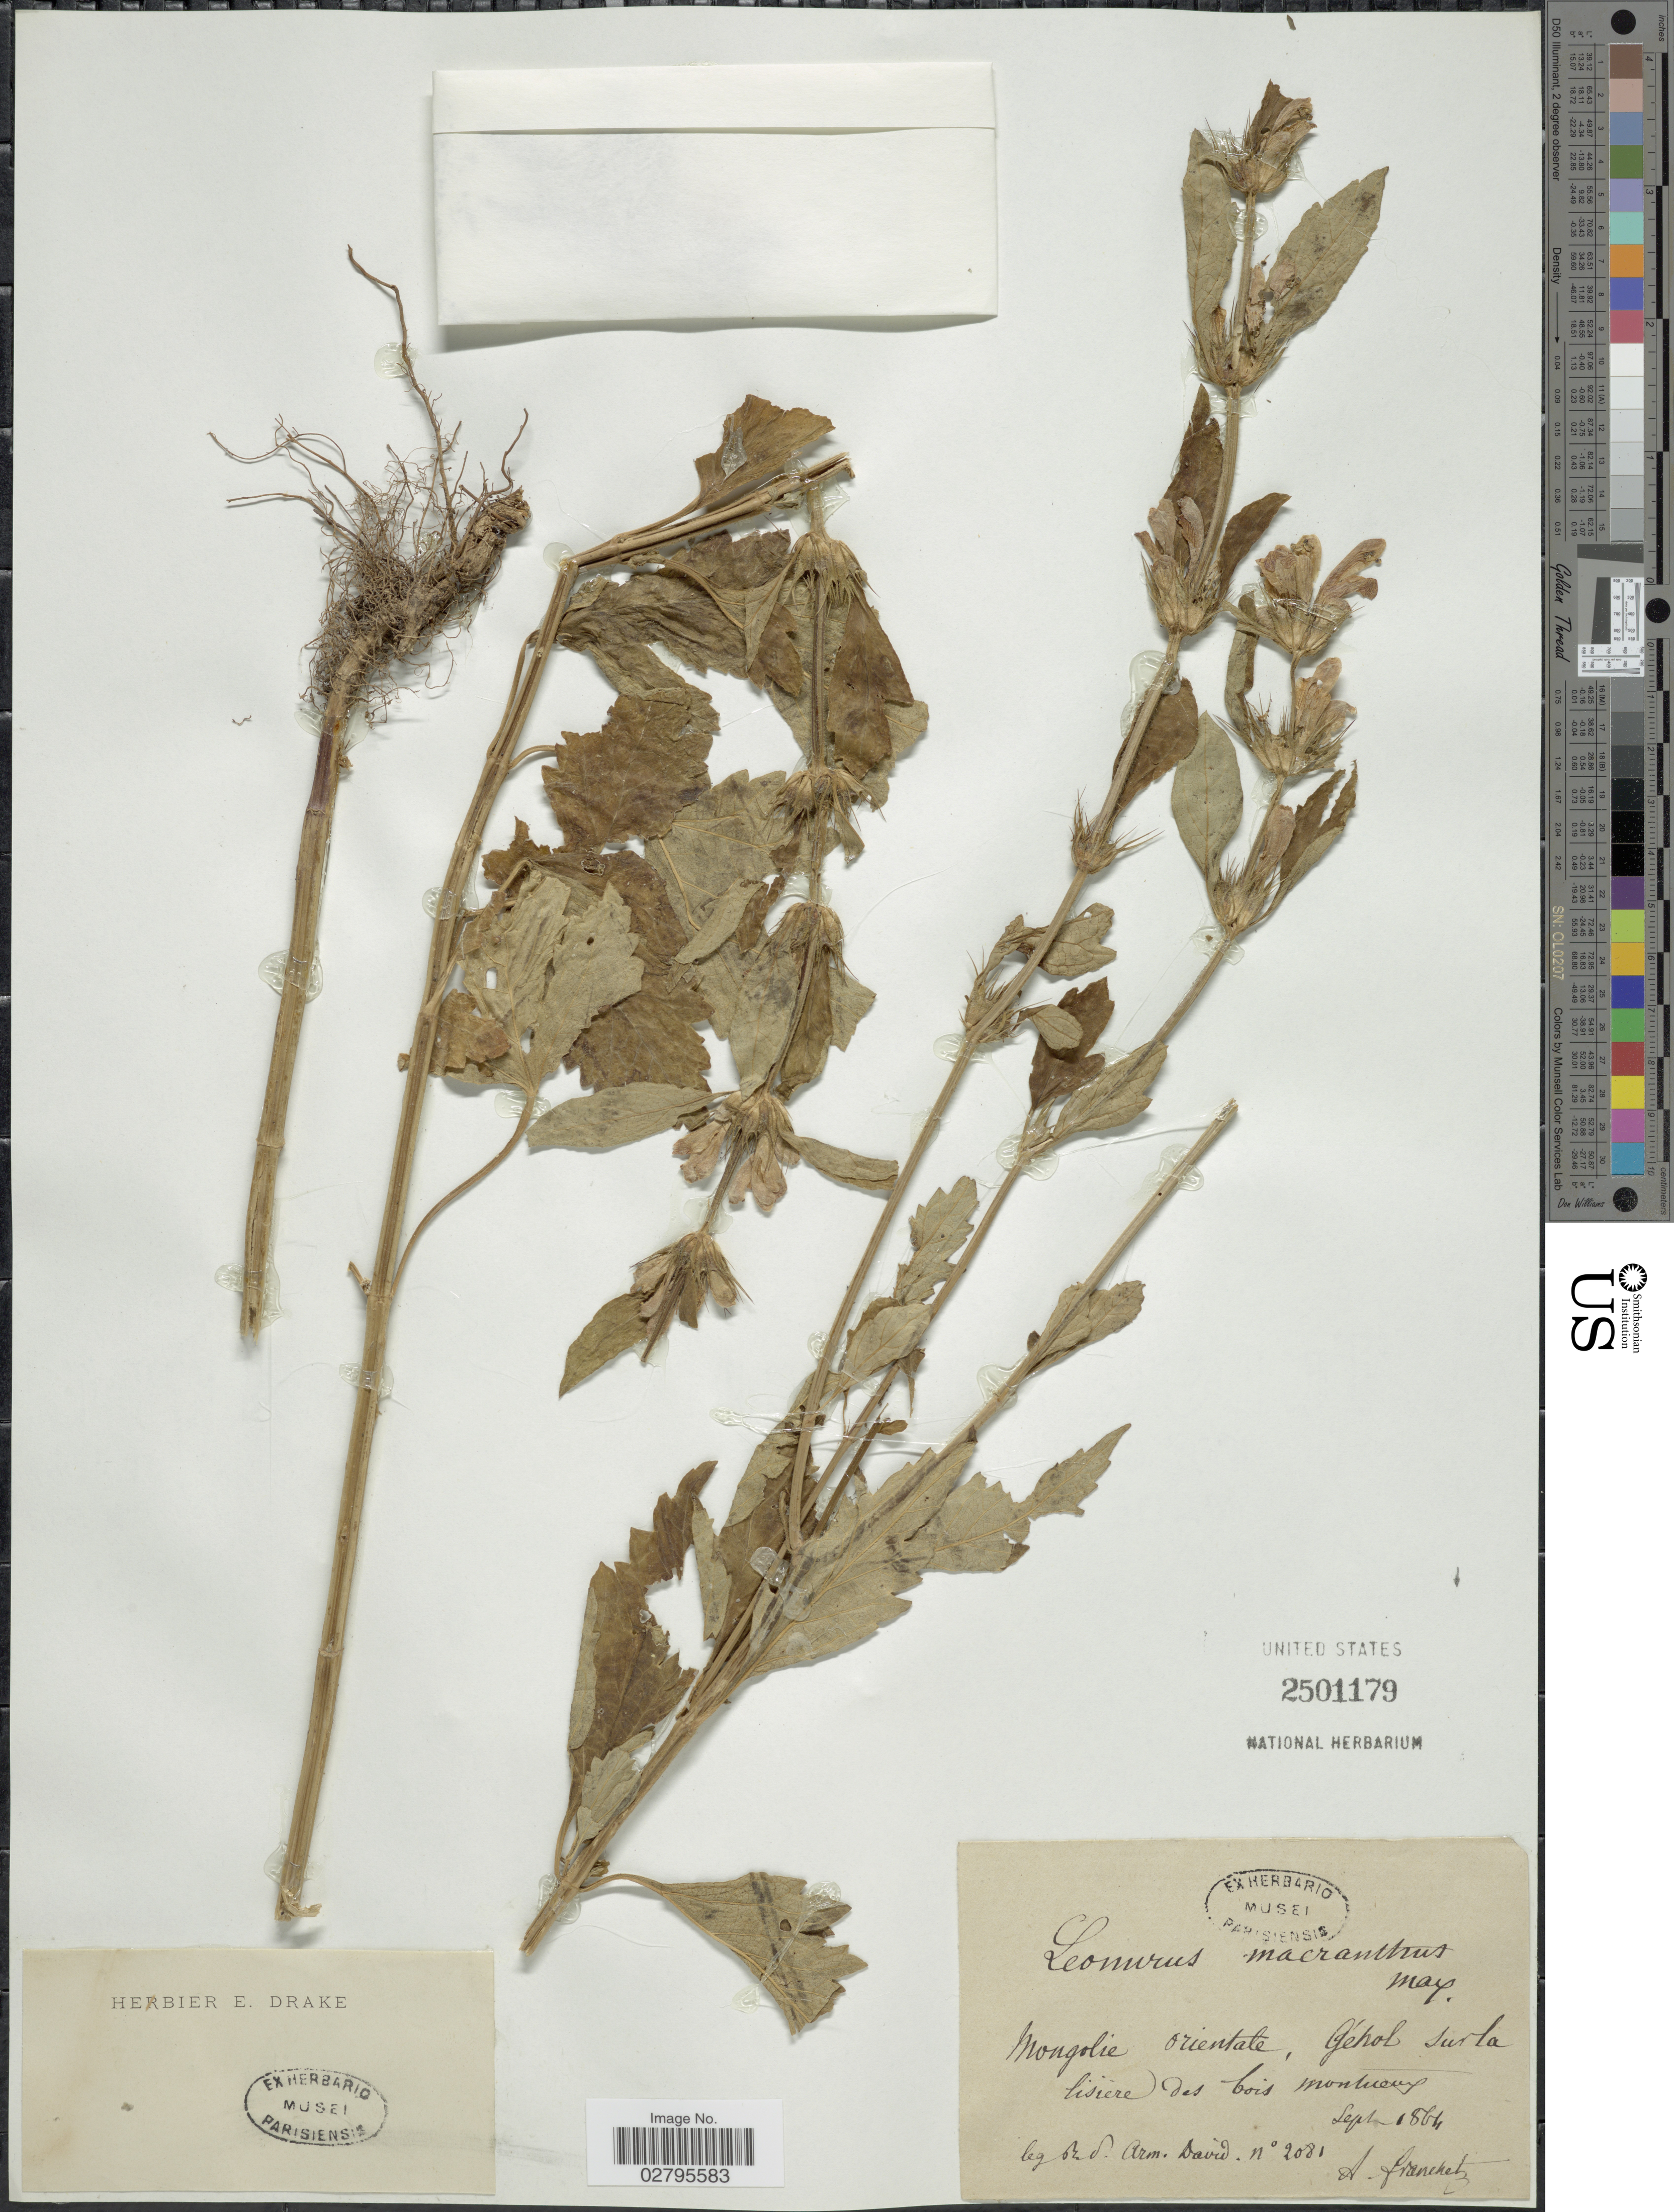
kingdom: Plantae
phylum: Tracheophyta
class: Magnoliopsida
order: Lamiales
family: Lamiaceae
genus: Leonurus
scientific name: Leonurus macranthus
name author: Maxim.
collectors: A. David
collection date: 1864-09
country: Mongolia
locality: Mongolie orientale, Géhol sur la lisiere des bois montuex. [interpreted]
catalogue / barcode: US 2501179